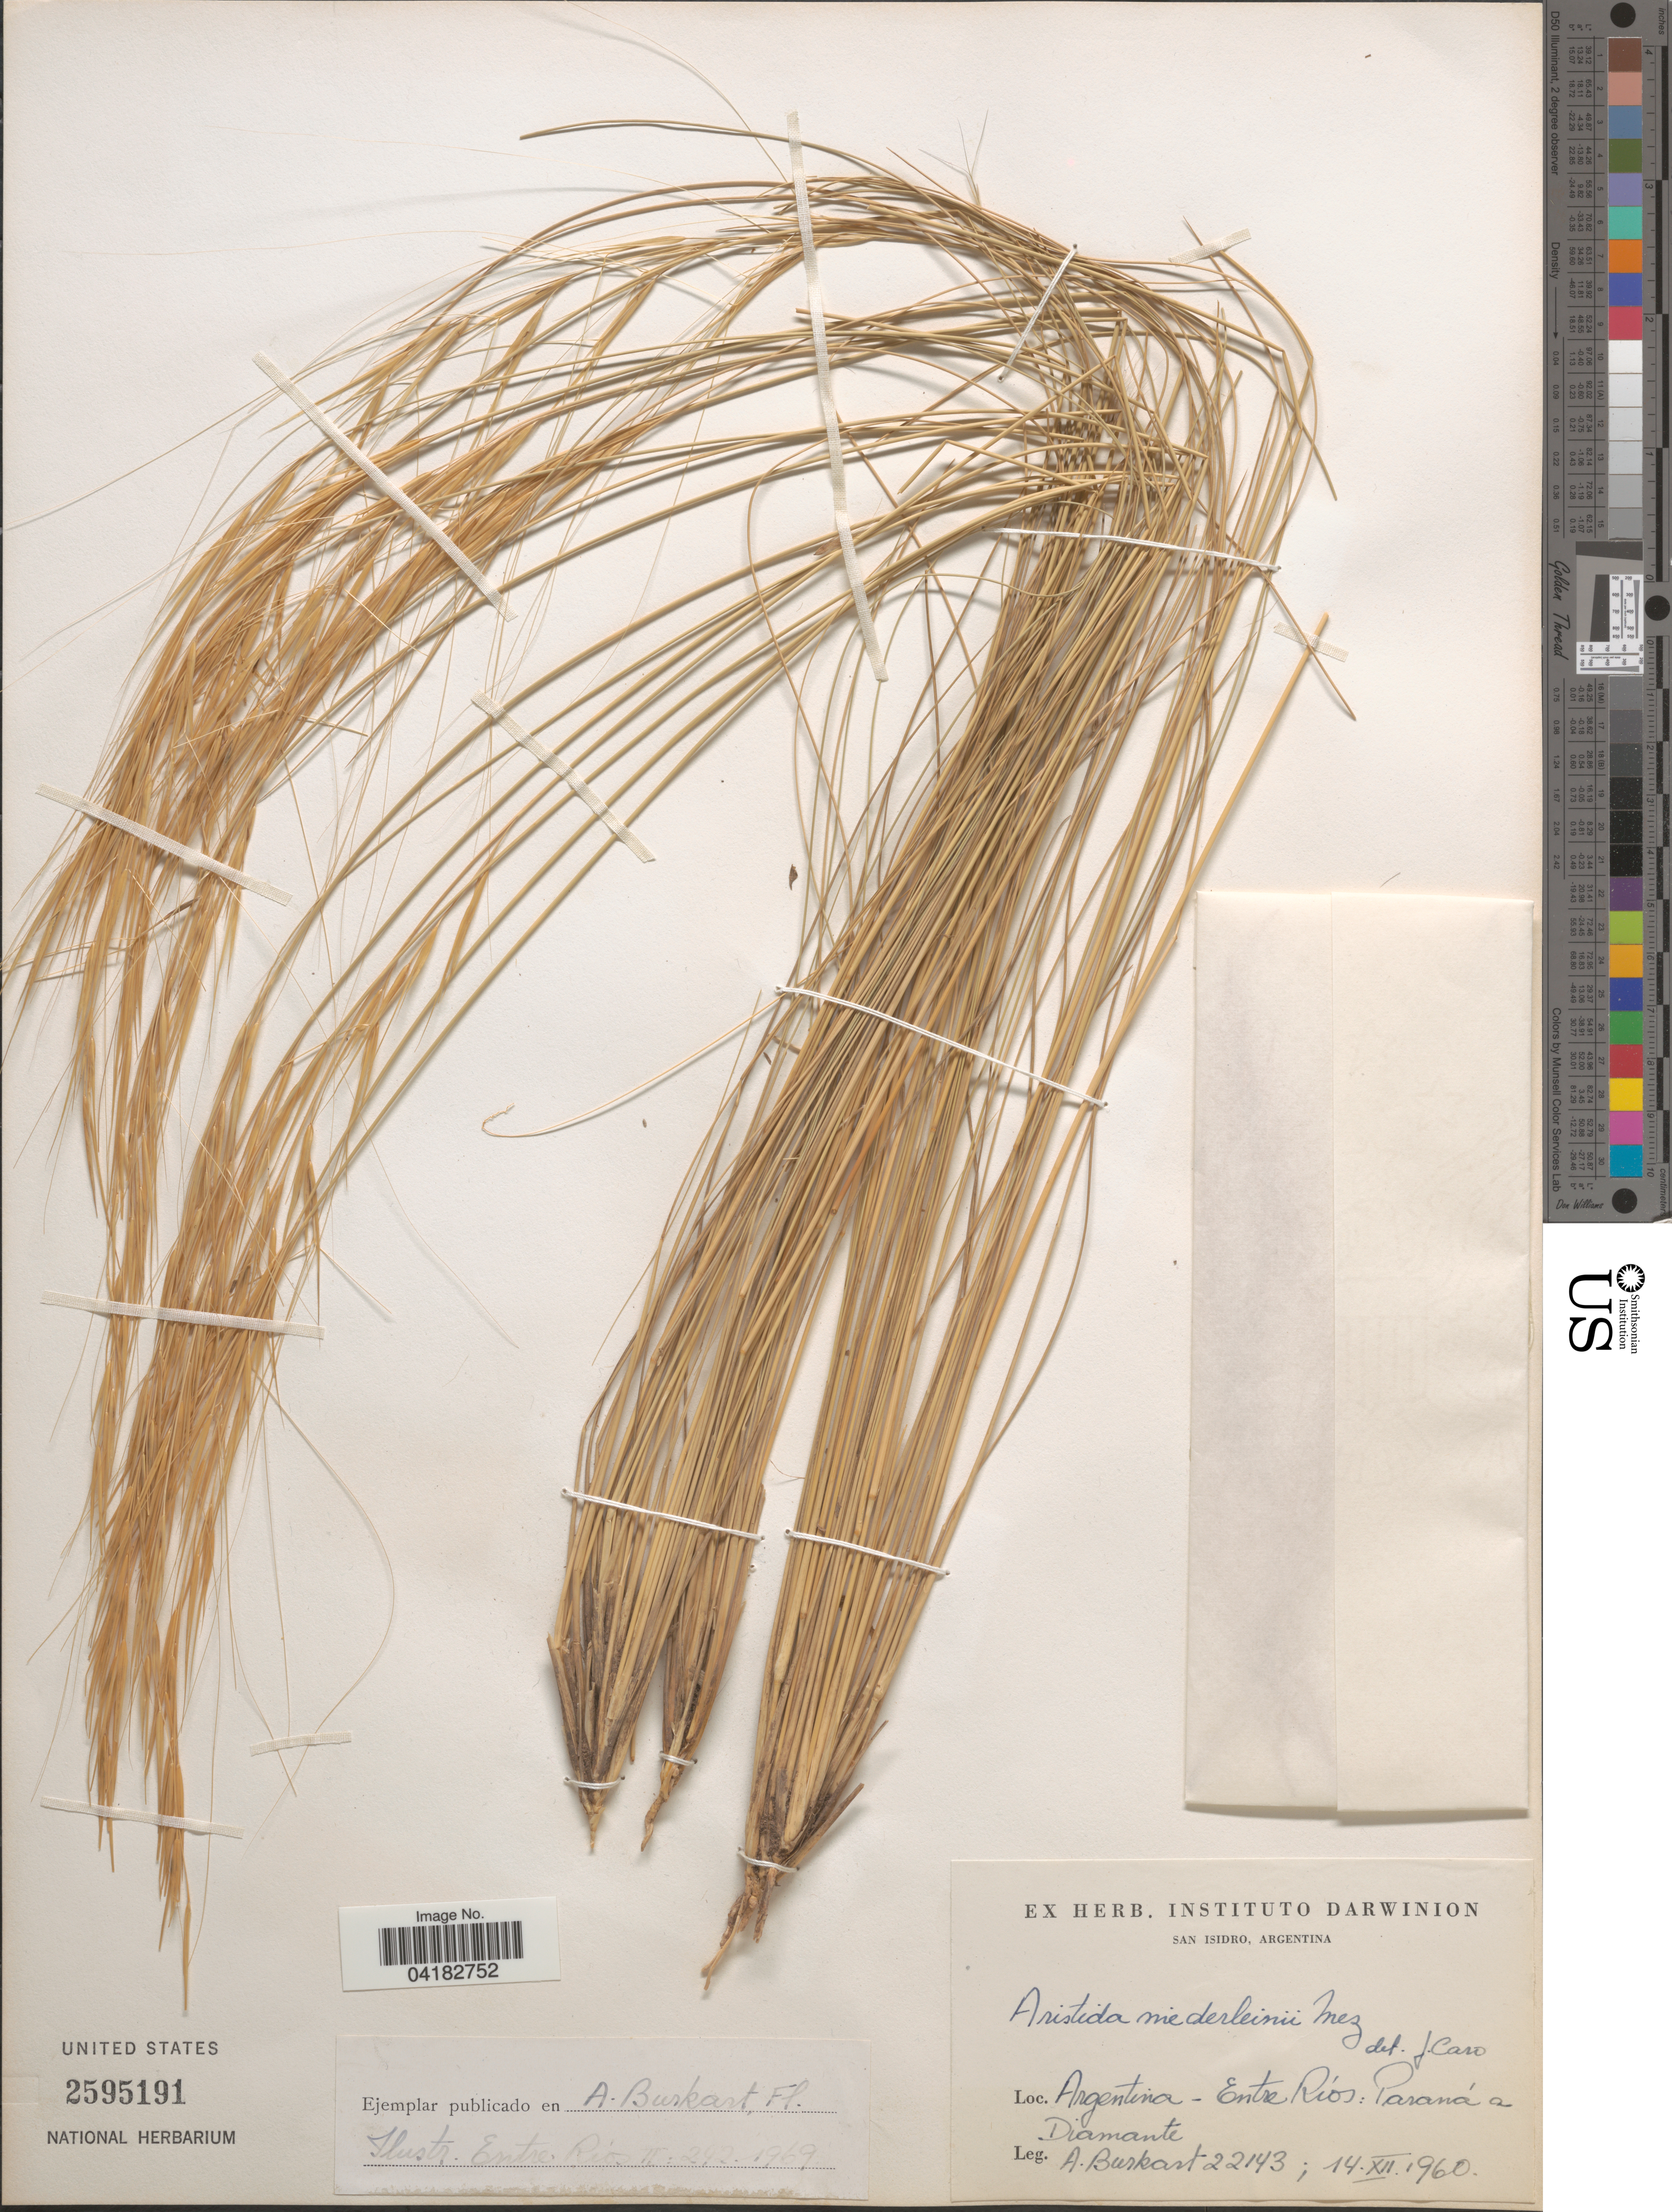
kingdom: Plantae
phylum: Tracheophyta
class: Liliopsida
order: Poales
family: Poaceae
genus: Aristida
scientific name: Aristida niederleinii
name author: Mez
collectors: A. E. Burkart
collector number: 22143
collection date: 1960-12-14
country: Argentina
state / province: Entre Rios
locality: Paraná a Diamante.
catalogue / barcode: US 2595191